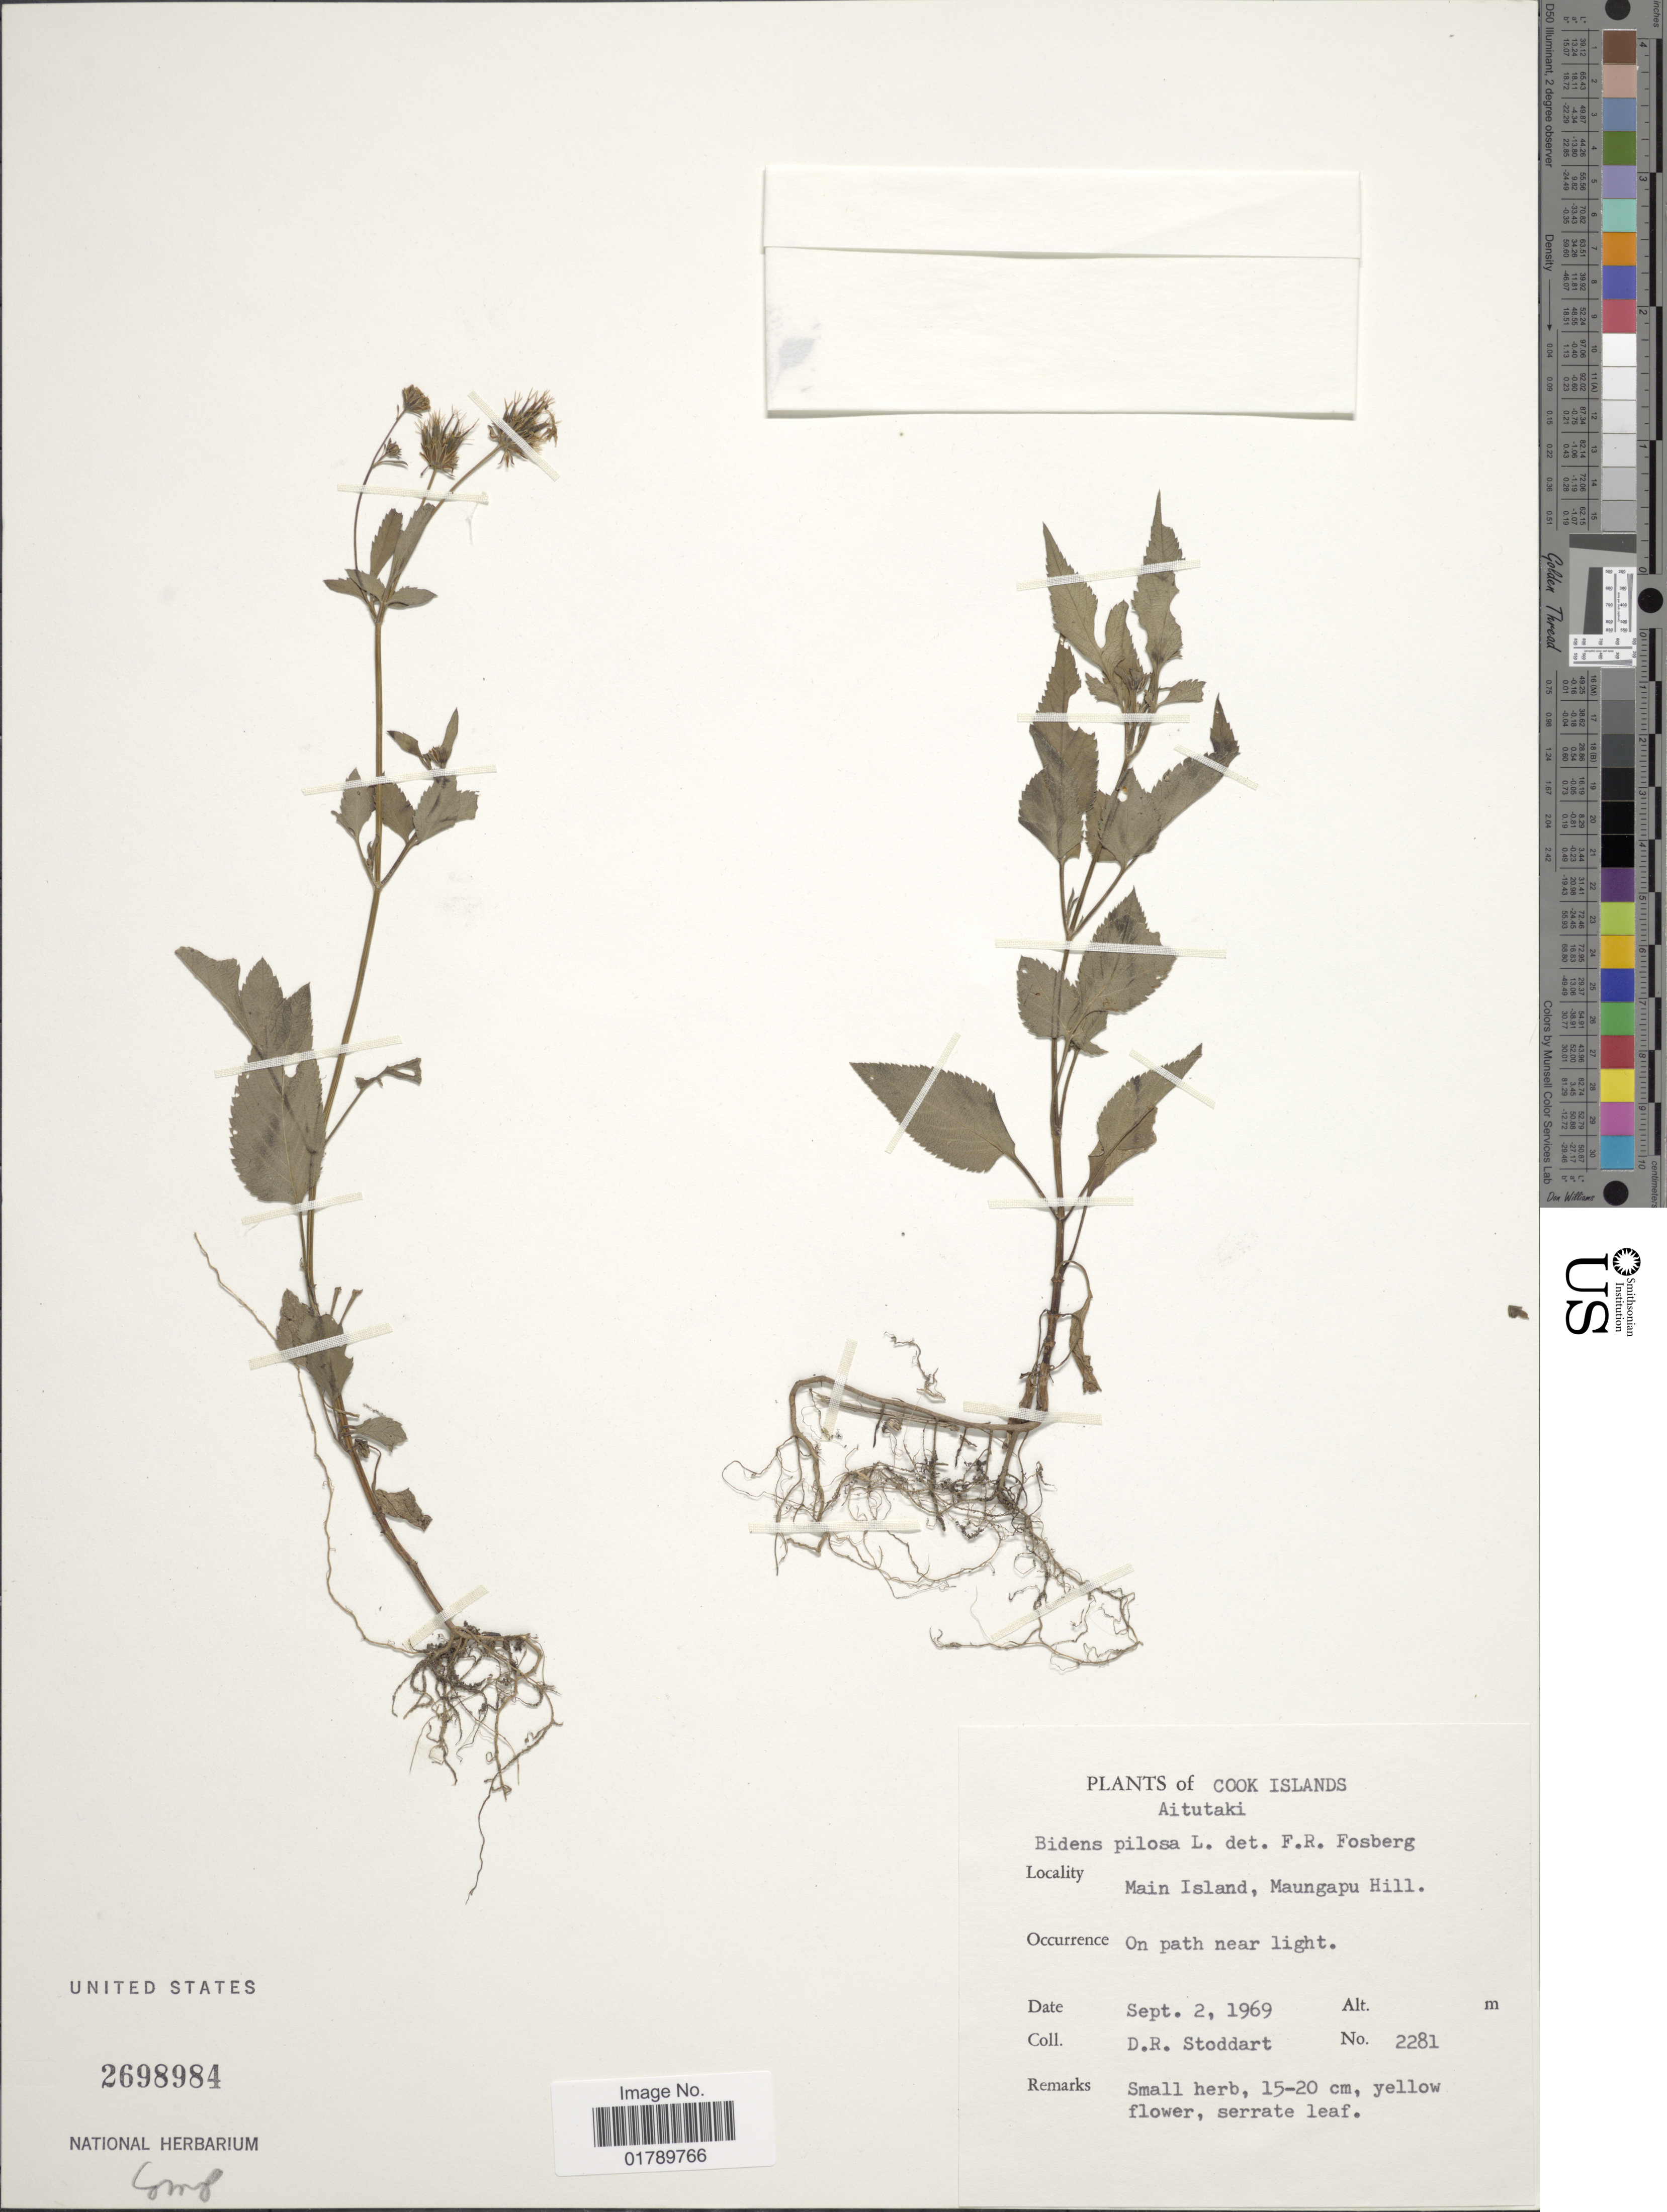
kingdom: Plantae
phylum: Tracheophyta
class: Magnoliopsida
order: Asterales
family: Asteraceae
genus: Bidens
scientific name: Bidens pilosa var. pilosa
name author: L.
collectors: D. R. Stoddart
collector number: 2281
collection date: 1969-09-02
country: Cook Islands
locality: Aitutaki. Main Island, Maungapu Hill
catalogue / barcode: US 2698984